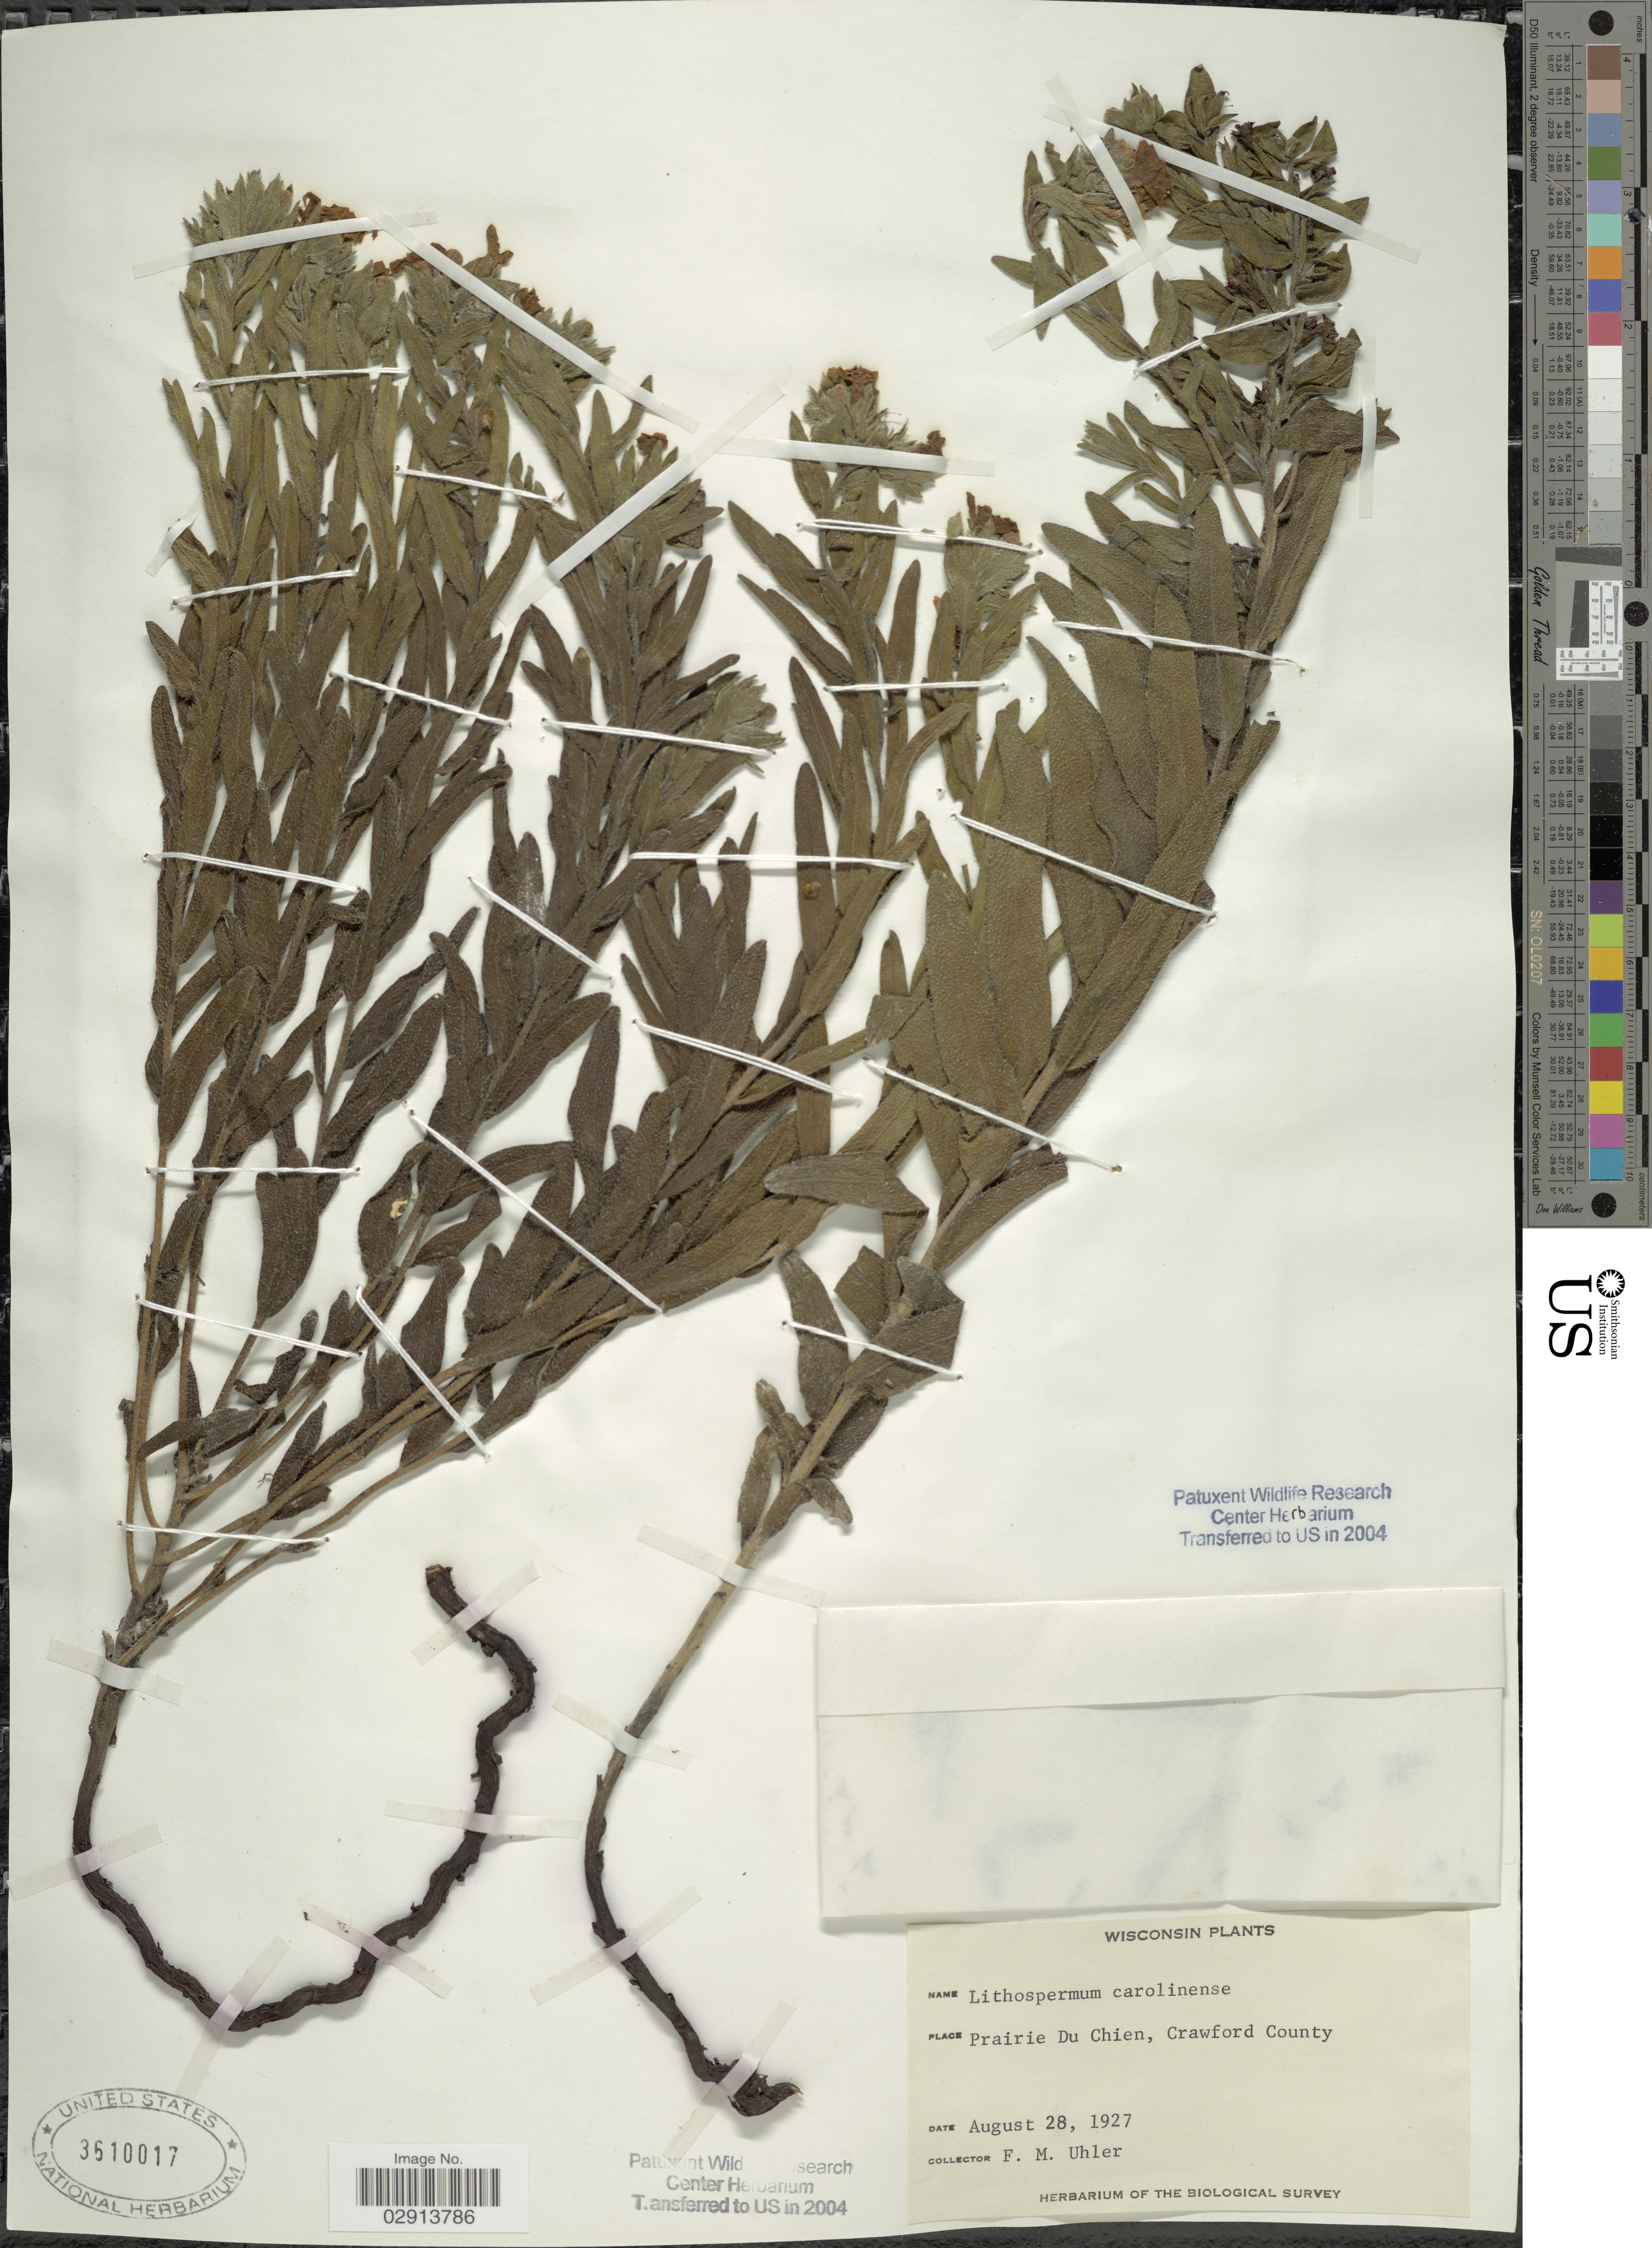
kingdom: Plantae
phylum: Tracheophyta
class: Magnoliopsida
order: Boraginales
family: Boraginaceae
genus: Lithospermum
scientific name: Lithospermum caroliniense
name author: (J.F. Gmel.) MacMill.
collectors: F. M. Uhler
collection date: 1927-08-28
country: United States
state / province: Wisconsin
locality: Prairie Du Chien, Crawford County.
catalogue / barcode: US 3610017